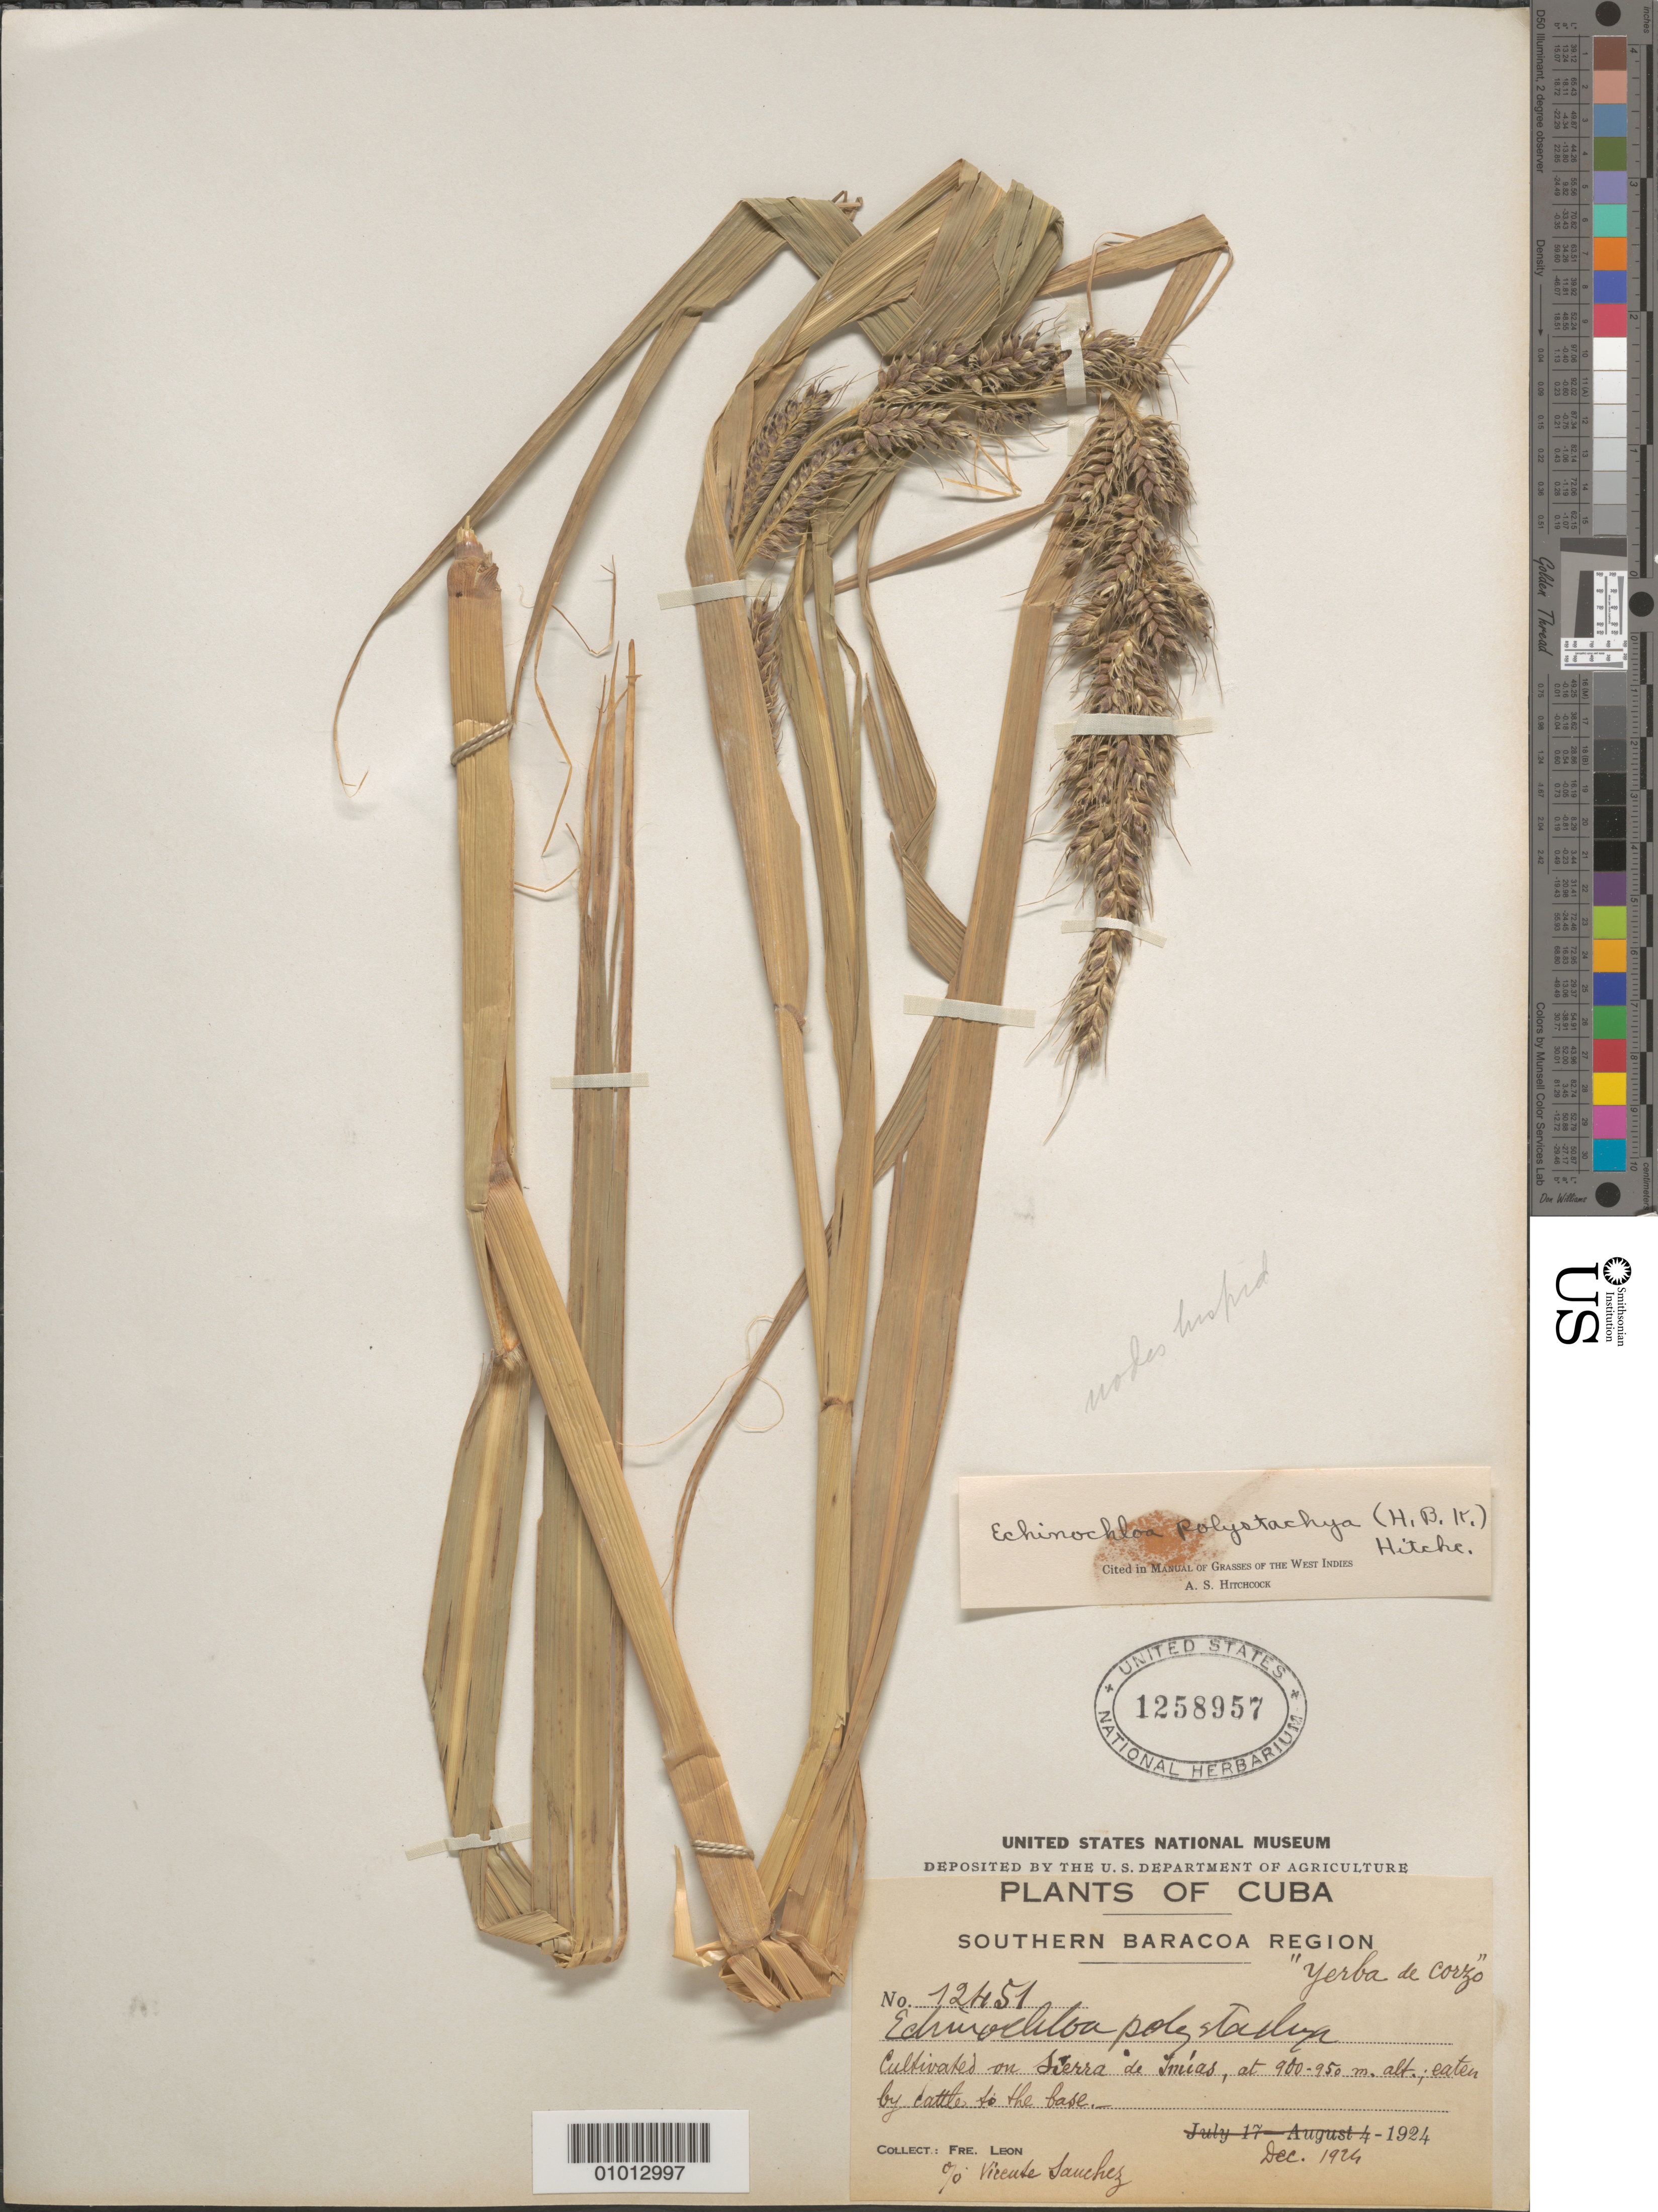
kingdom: Plantae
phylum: Tracheophyta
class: Liliopsida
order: Poales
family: Poaceae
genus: Echinochloa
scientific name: Echinochloa polystachya var. spectabilis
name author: (Nees ex Trin.) Mart. Crov.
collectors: Bro. León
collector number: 12451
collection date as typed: Dec 1924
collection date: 1924-12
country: Cuba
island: Cuba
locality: Southern Baracoa region, Sierra de Imías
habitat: Cultivated, eaten by cattle to the base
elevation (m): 900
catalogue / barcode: US 1258957